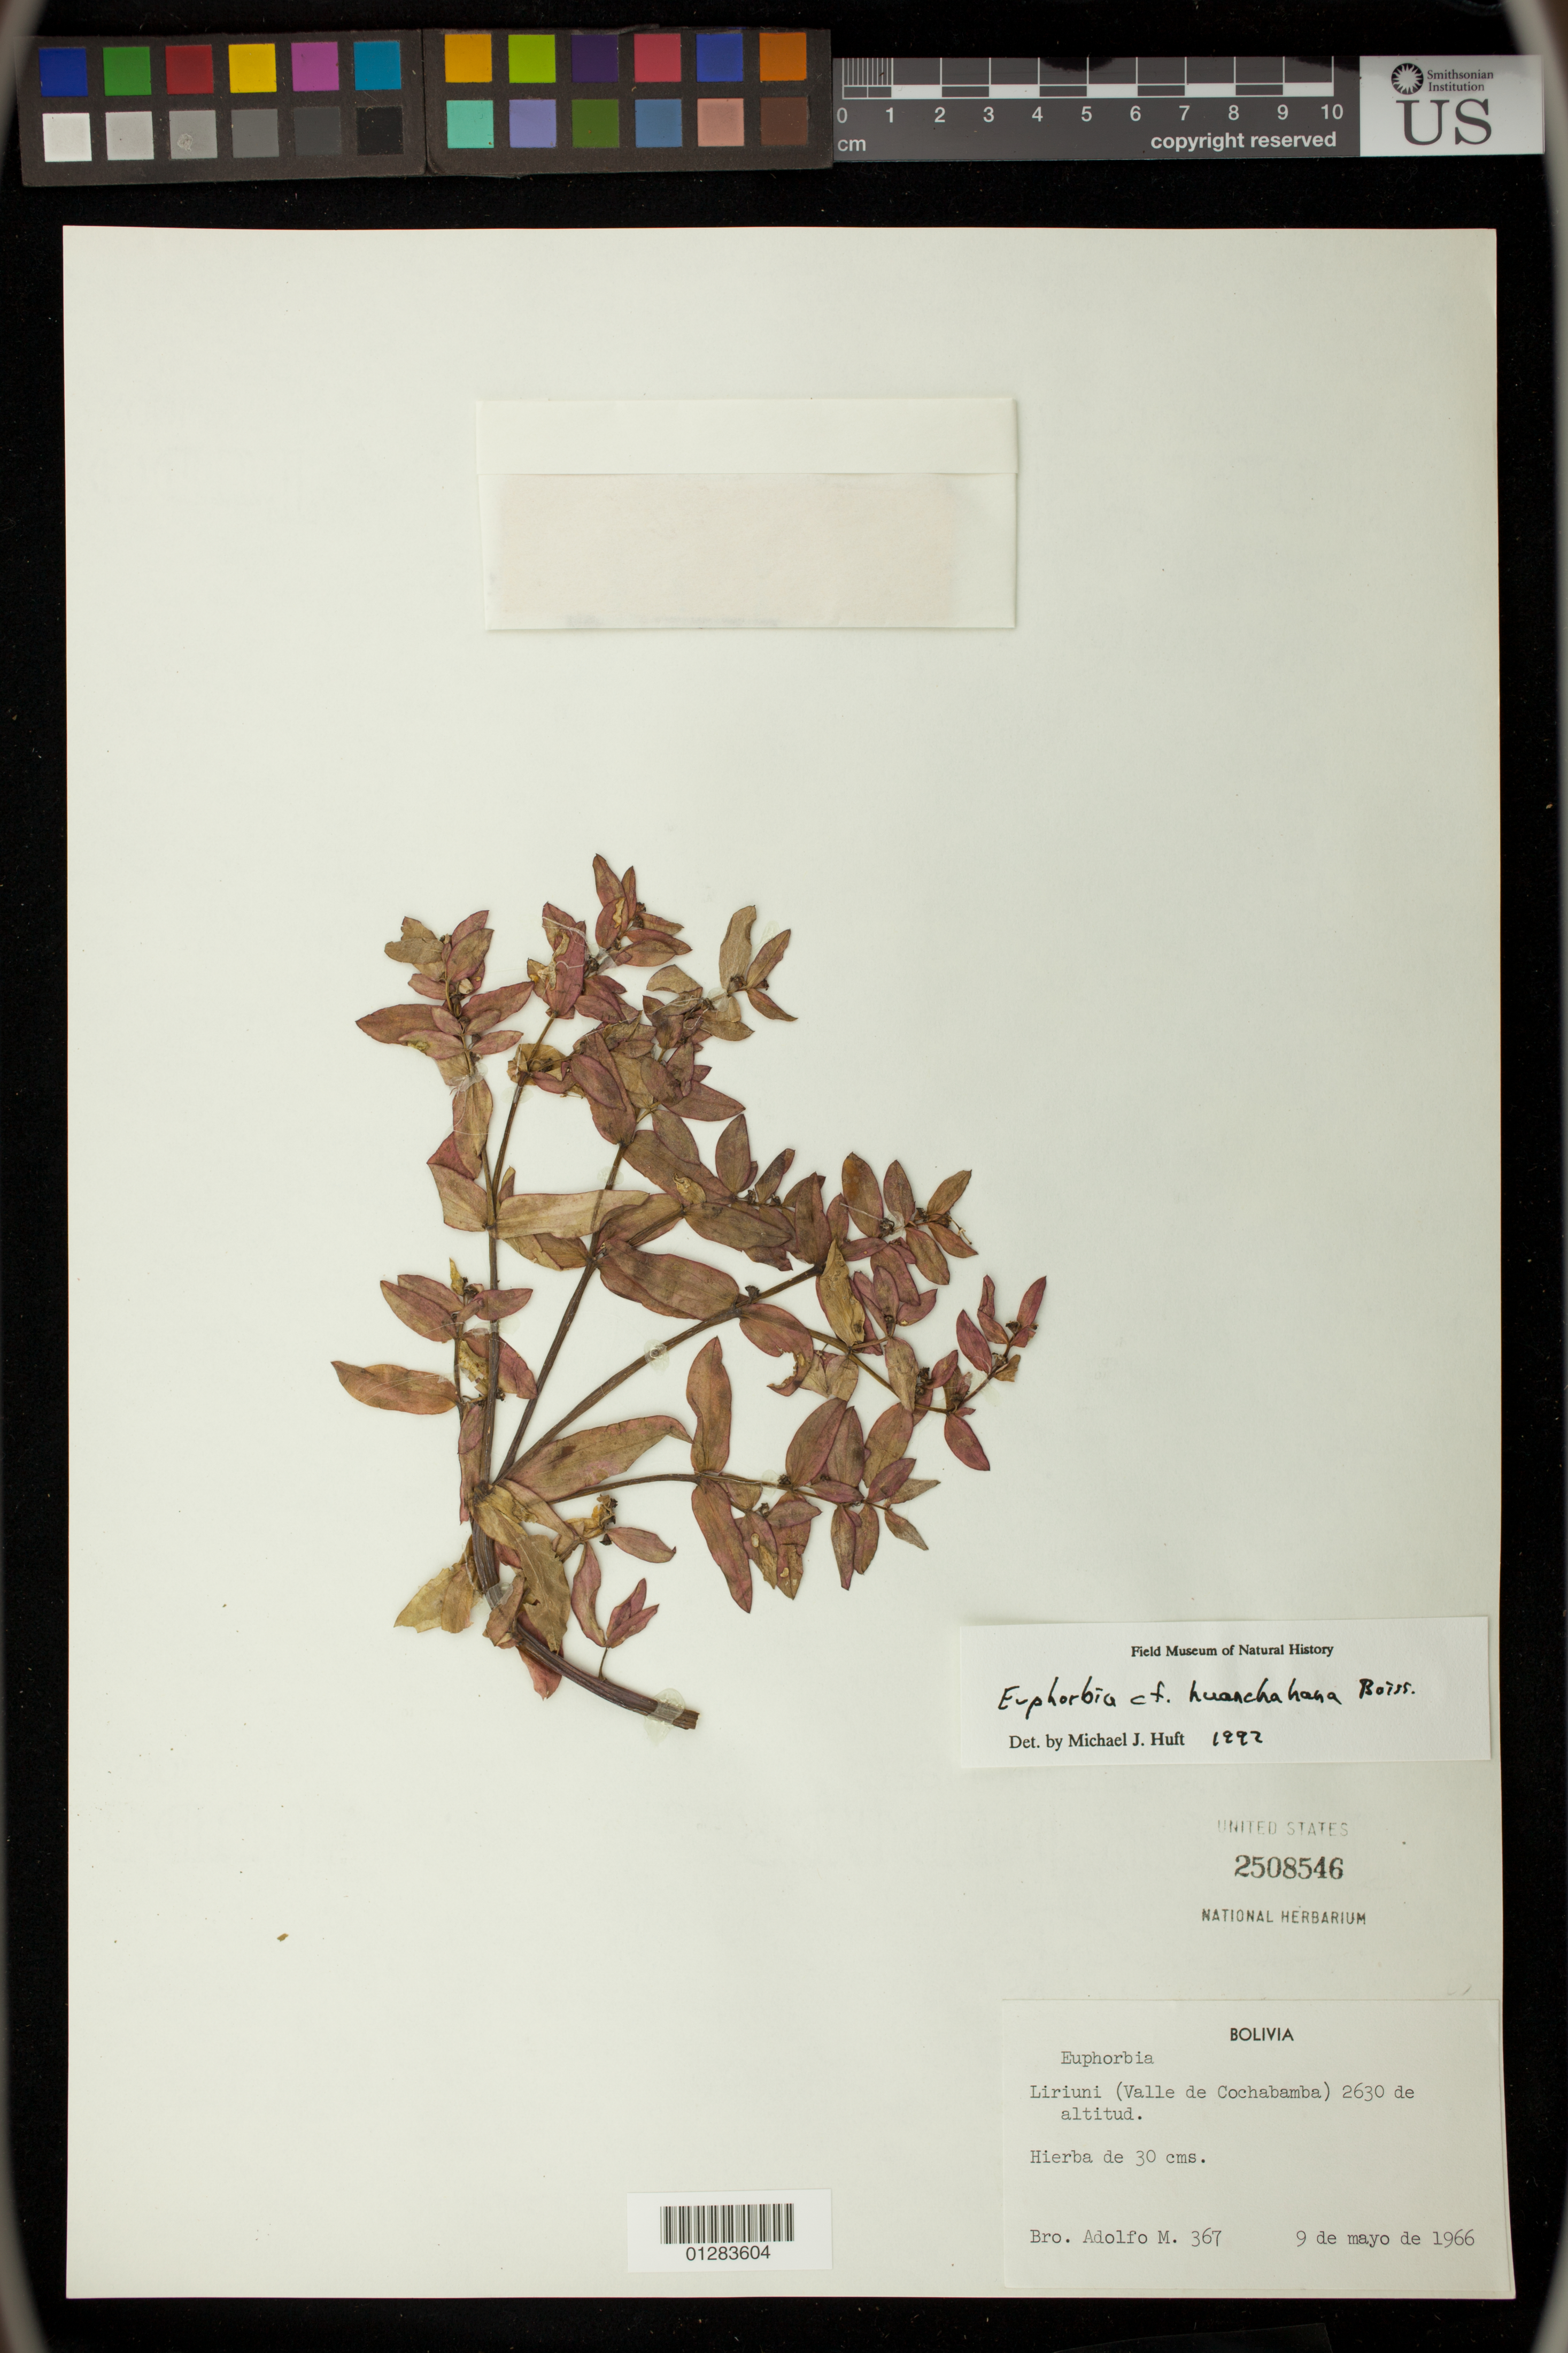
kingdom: Plantae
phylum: Tracheophyta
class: Magnoliopsida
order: Malpighiales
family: Euphorbiaceae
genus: Euphorbia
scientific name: Euphorbia guachanca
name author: Azara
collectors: Bro. Adolfo M.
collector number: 367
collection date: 1966-05-09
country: Bolivia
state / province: Cochabamba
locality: Liriuni (Valle de Cochabamba)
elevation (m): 2630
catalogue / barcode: US 2508546